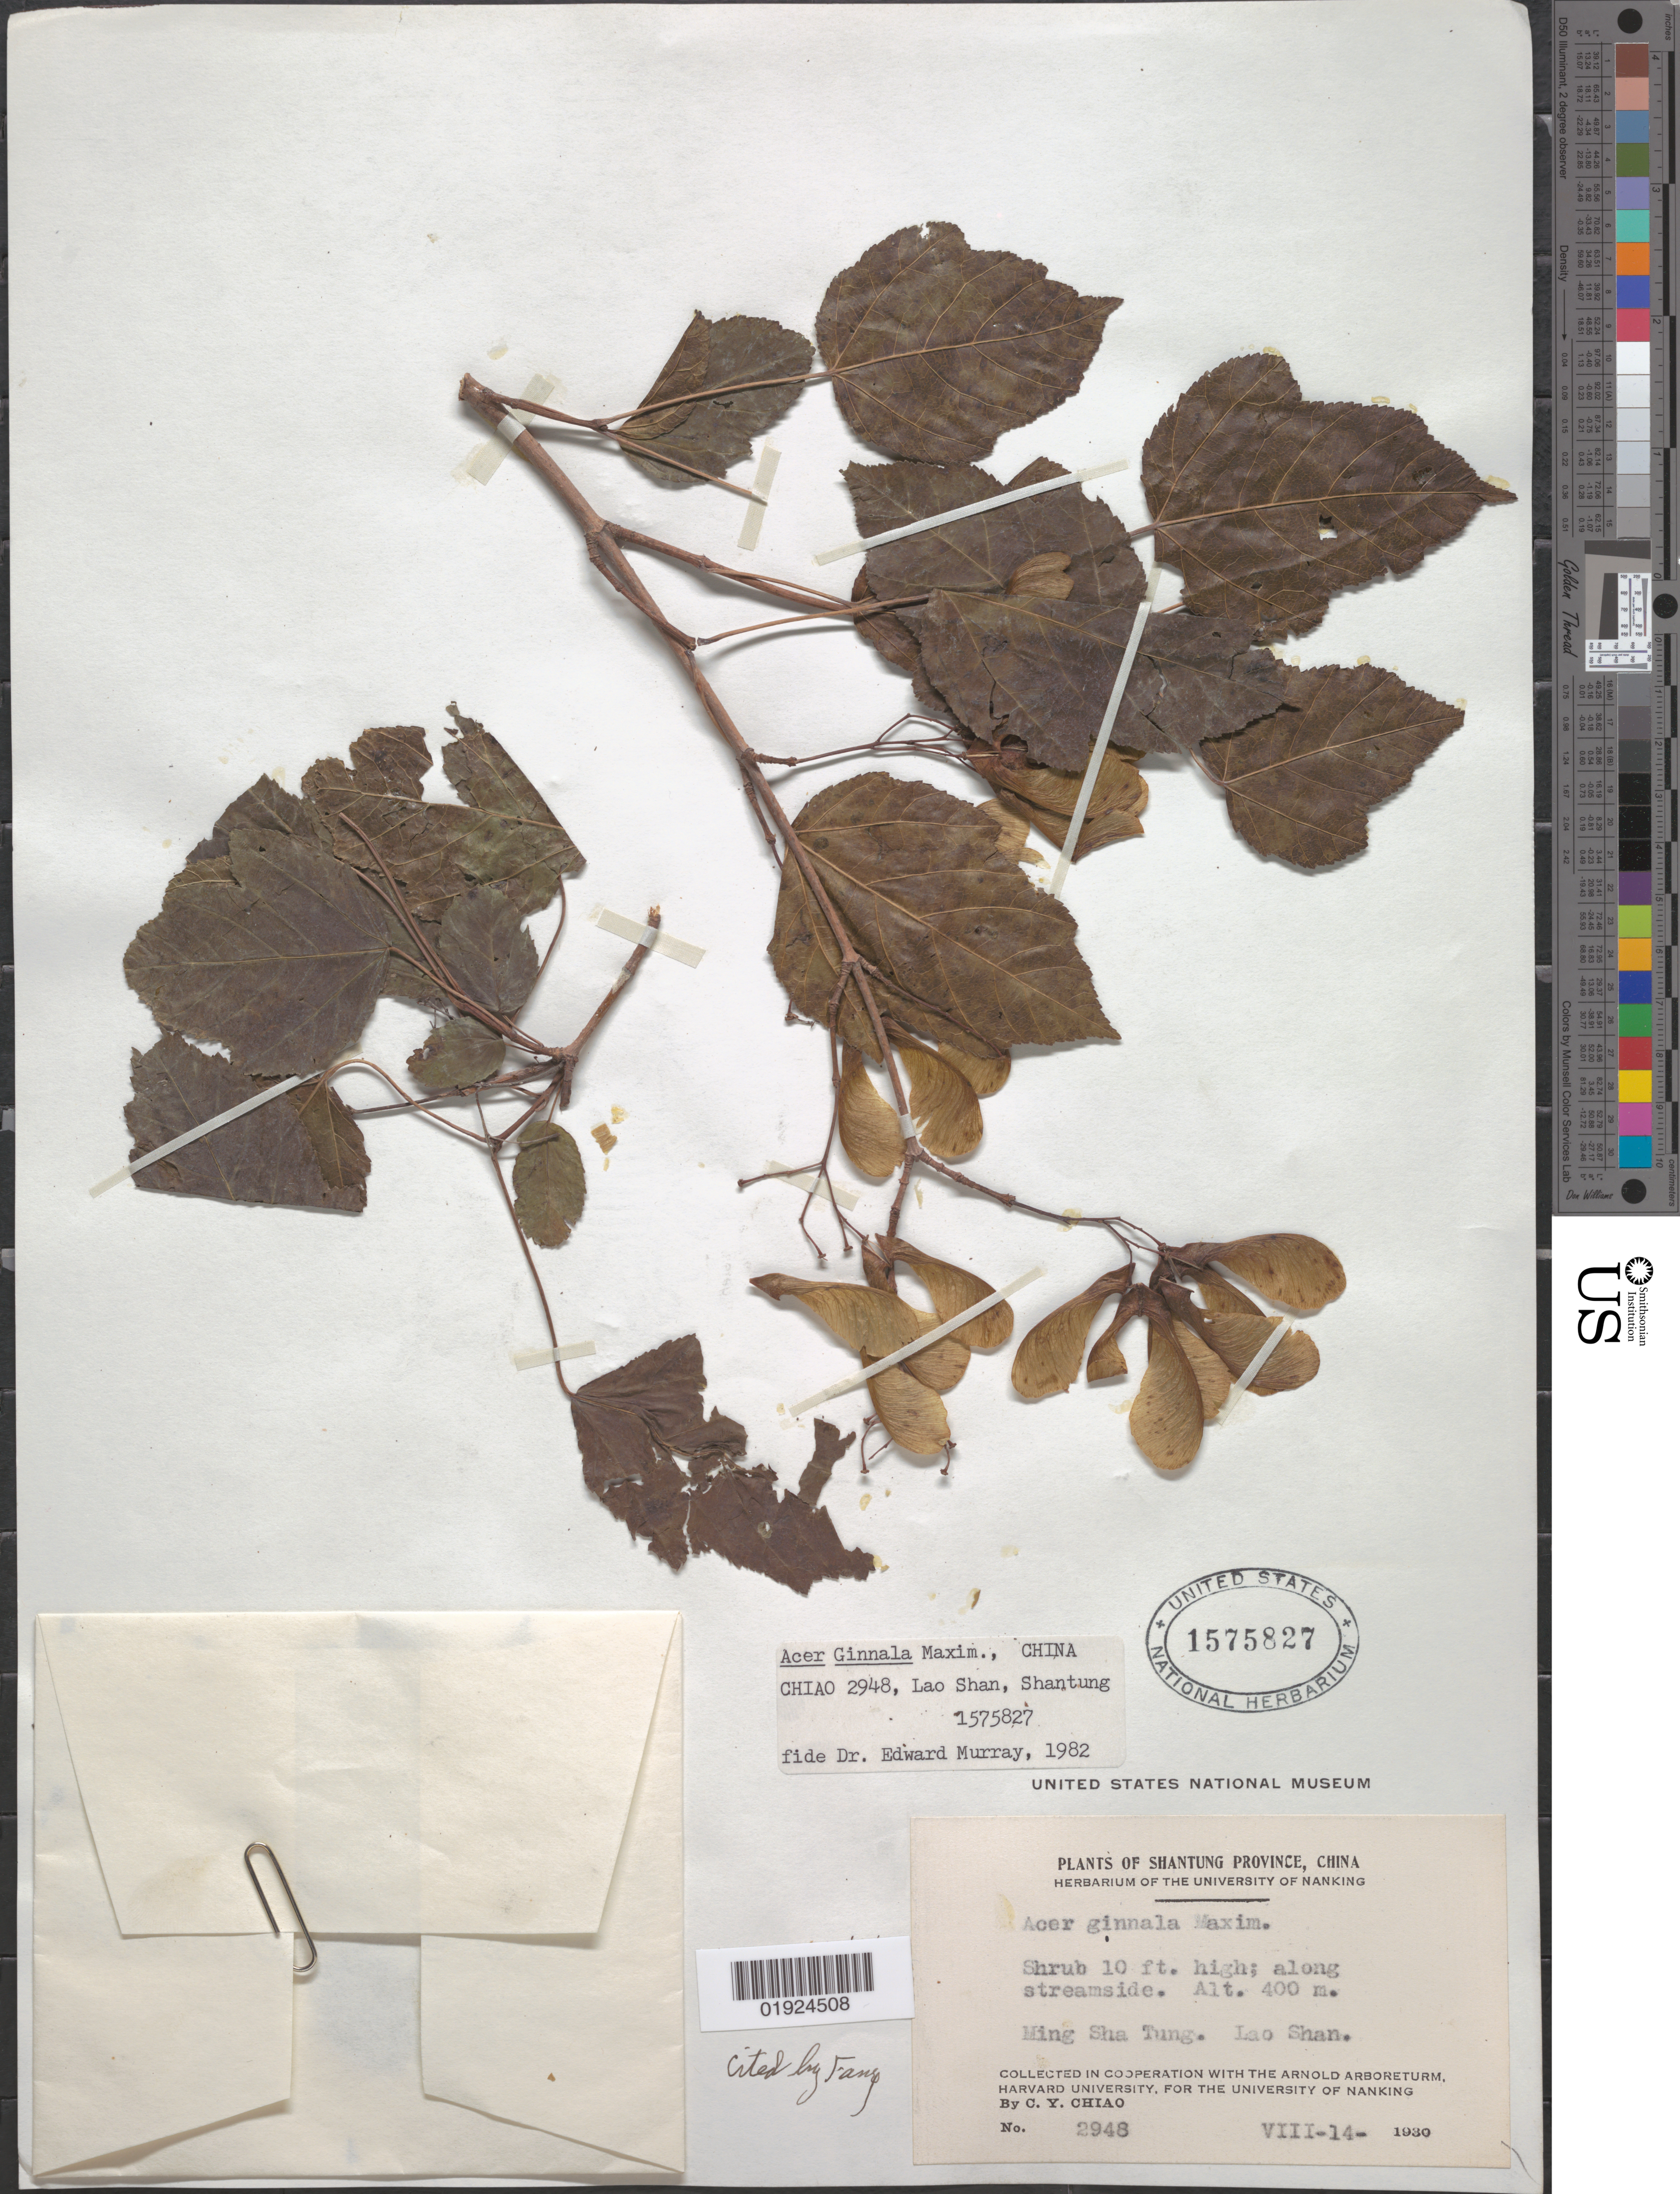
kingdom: Plantae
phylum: Tracheophyta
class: Magnoliopsida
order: Sapindales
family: Sapindaceae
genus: Acer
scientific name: Acer ginnala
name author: Maxim.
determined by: Murray, Edward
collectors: C. Y. Chiao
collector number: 2948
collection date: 1930-08-14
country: China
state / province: Shandong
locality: Shantung [Shandong] Province, Ming Sha Tung, Lao Shan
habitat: Along streamside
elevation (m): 400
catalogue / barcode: US 1575827